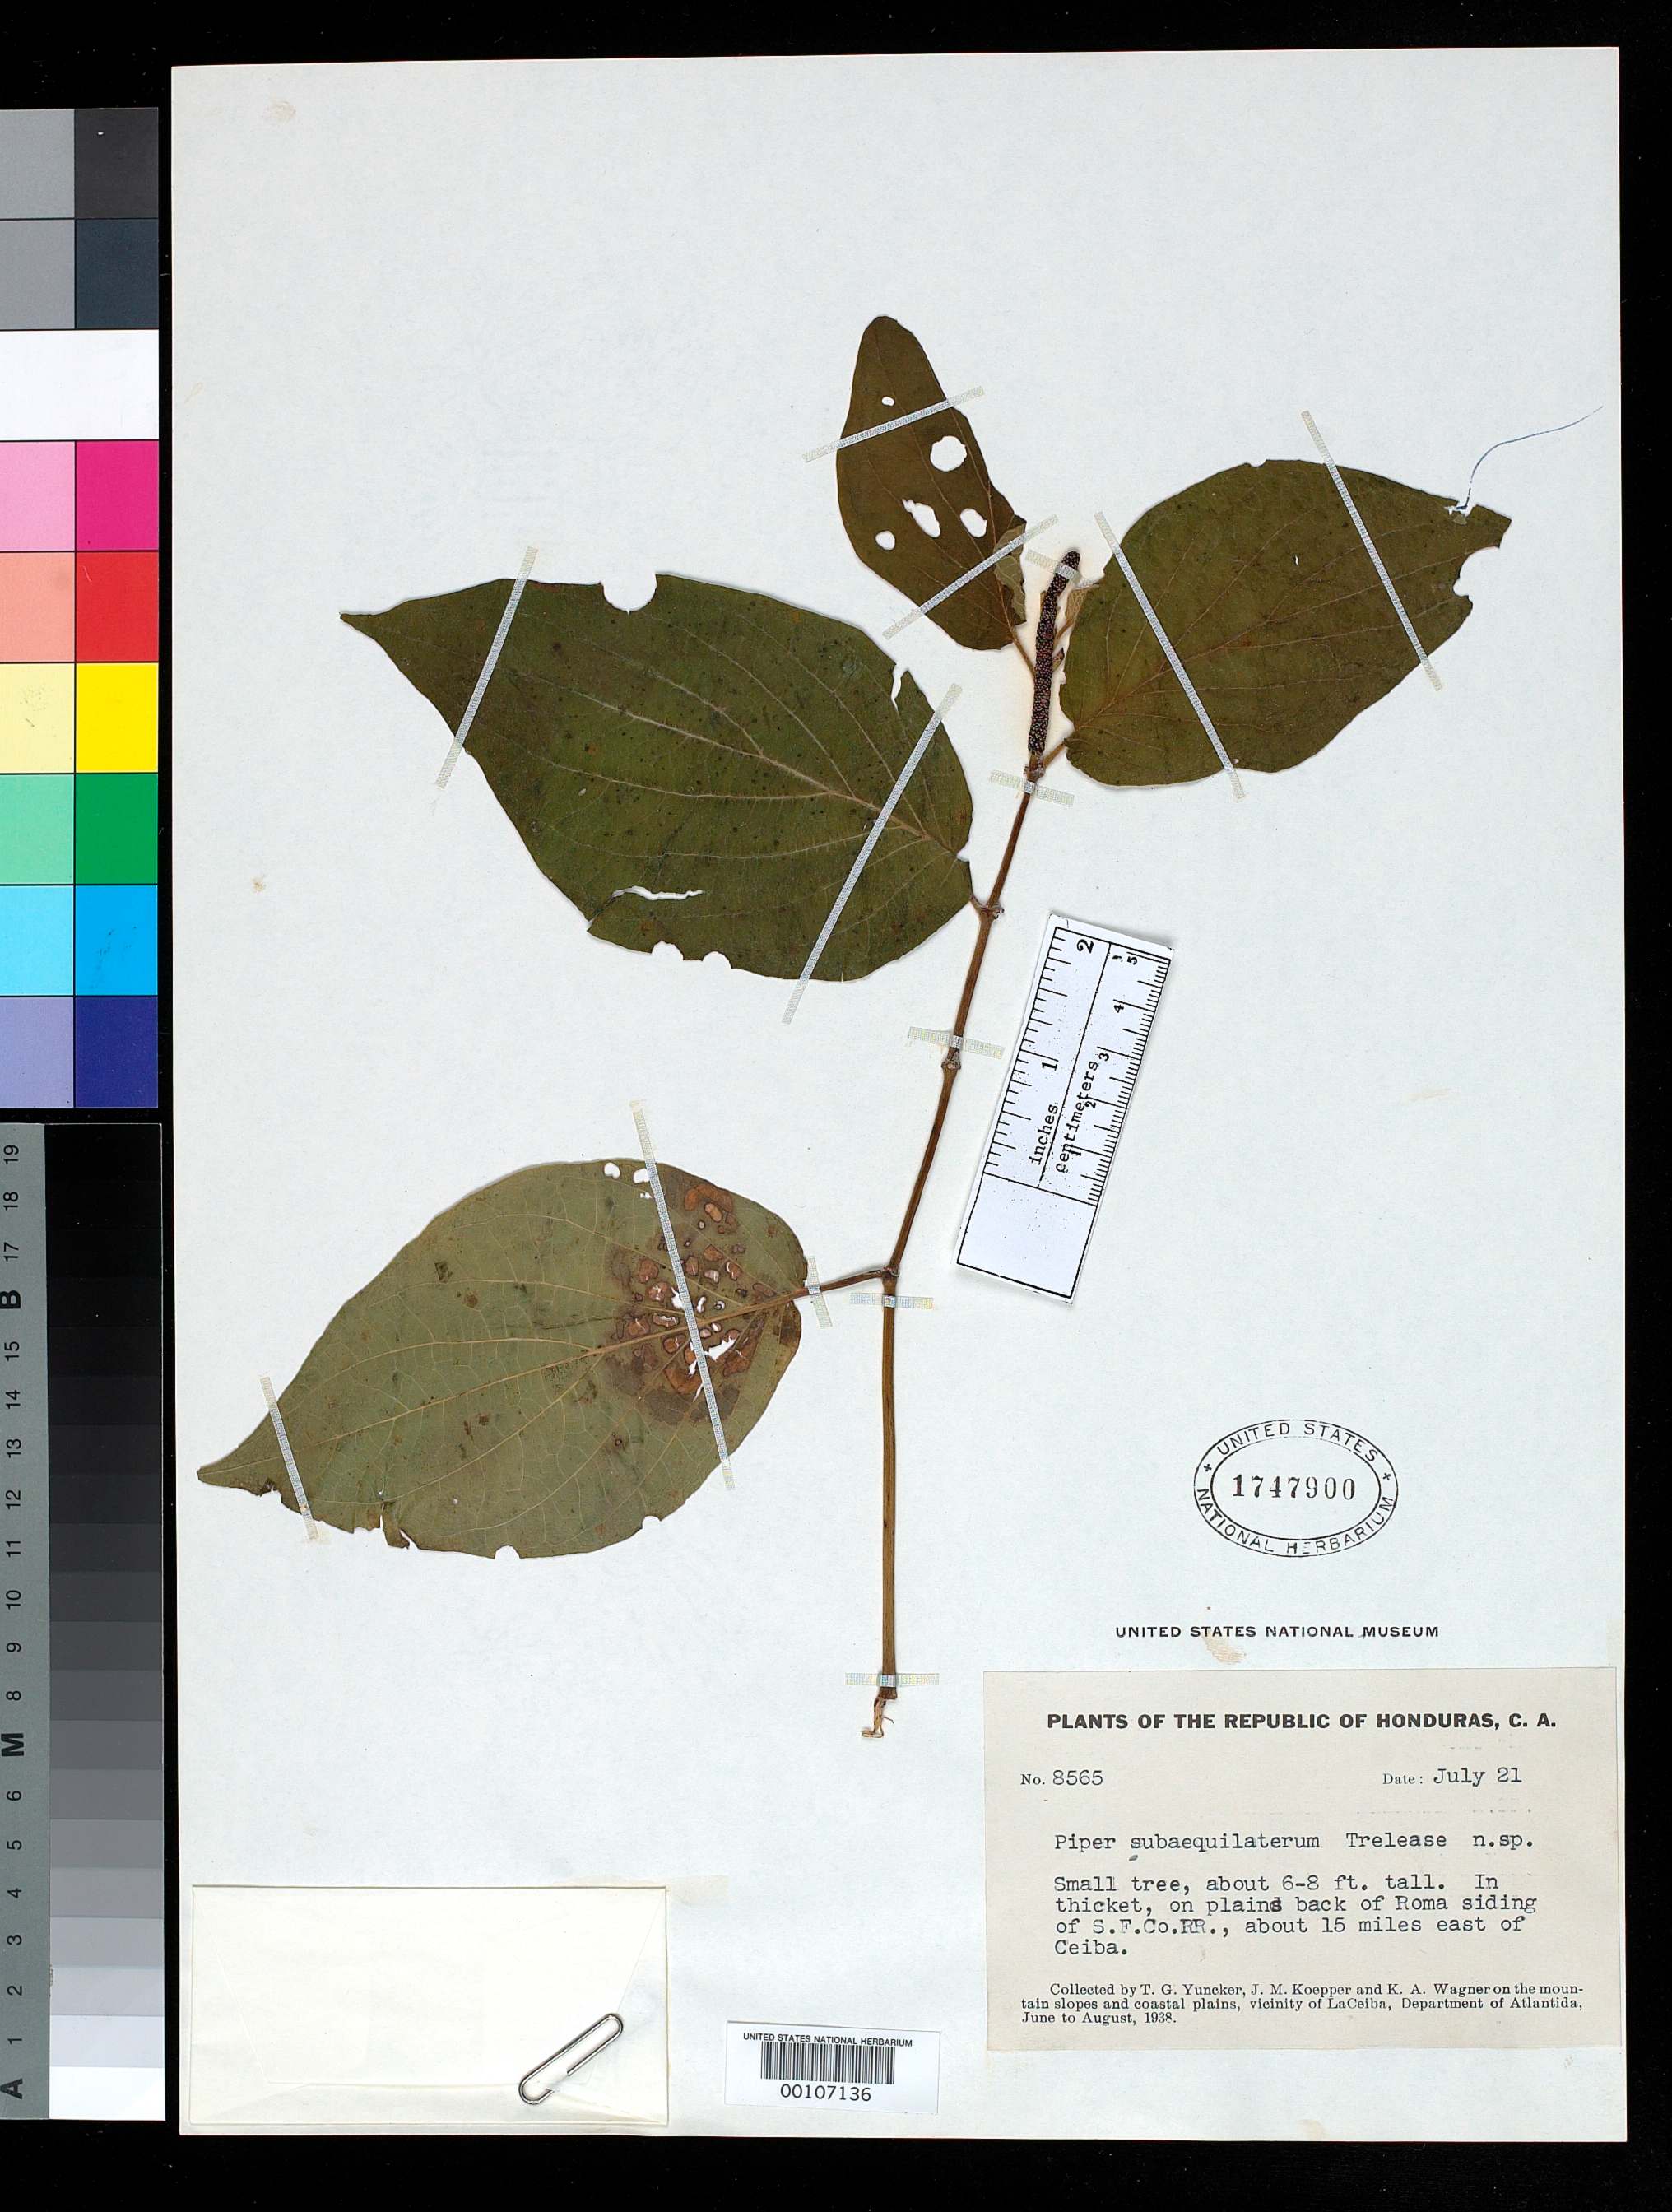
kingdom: Plantae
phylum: Tracheophyta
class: Magnoliopsida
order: Piperales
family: Piperaceae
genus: Piper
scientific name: Piper subaequilaterum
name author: Trel. in Yunck.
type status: Isotype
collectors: T. G. Yuncker, J. M. Koepper & K. A. Wagner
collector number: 8565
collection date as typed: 21 Jul 1938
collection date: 1938-07-21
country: Honduras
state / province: Atlántida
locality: Behind Roma siding of S.F. Co. railroad, 25 mi E of La Ceiba.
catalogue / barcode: US 1747900